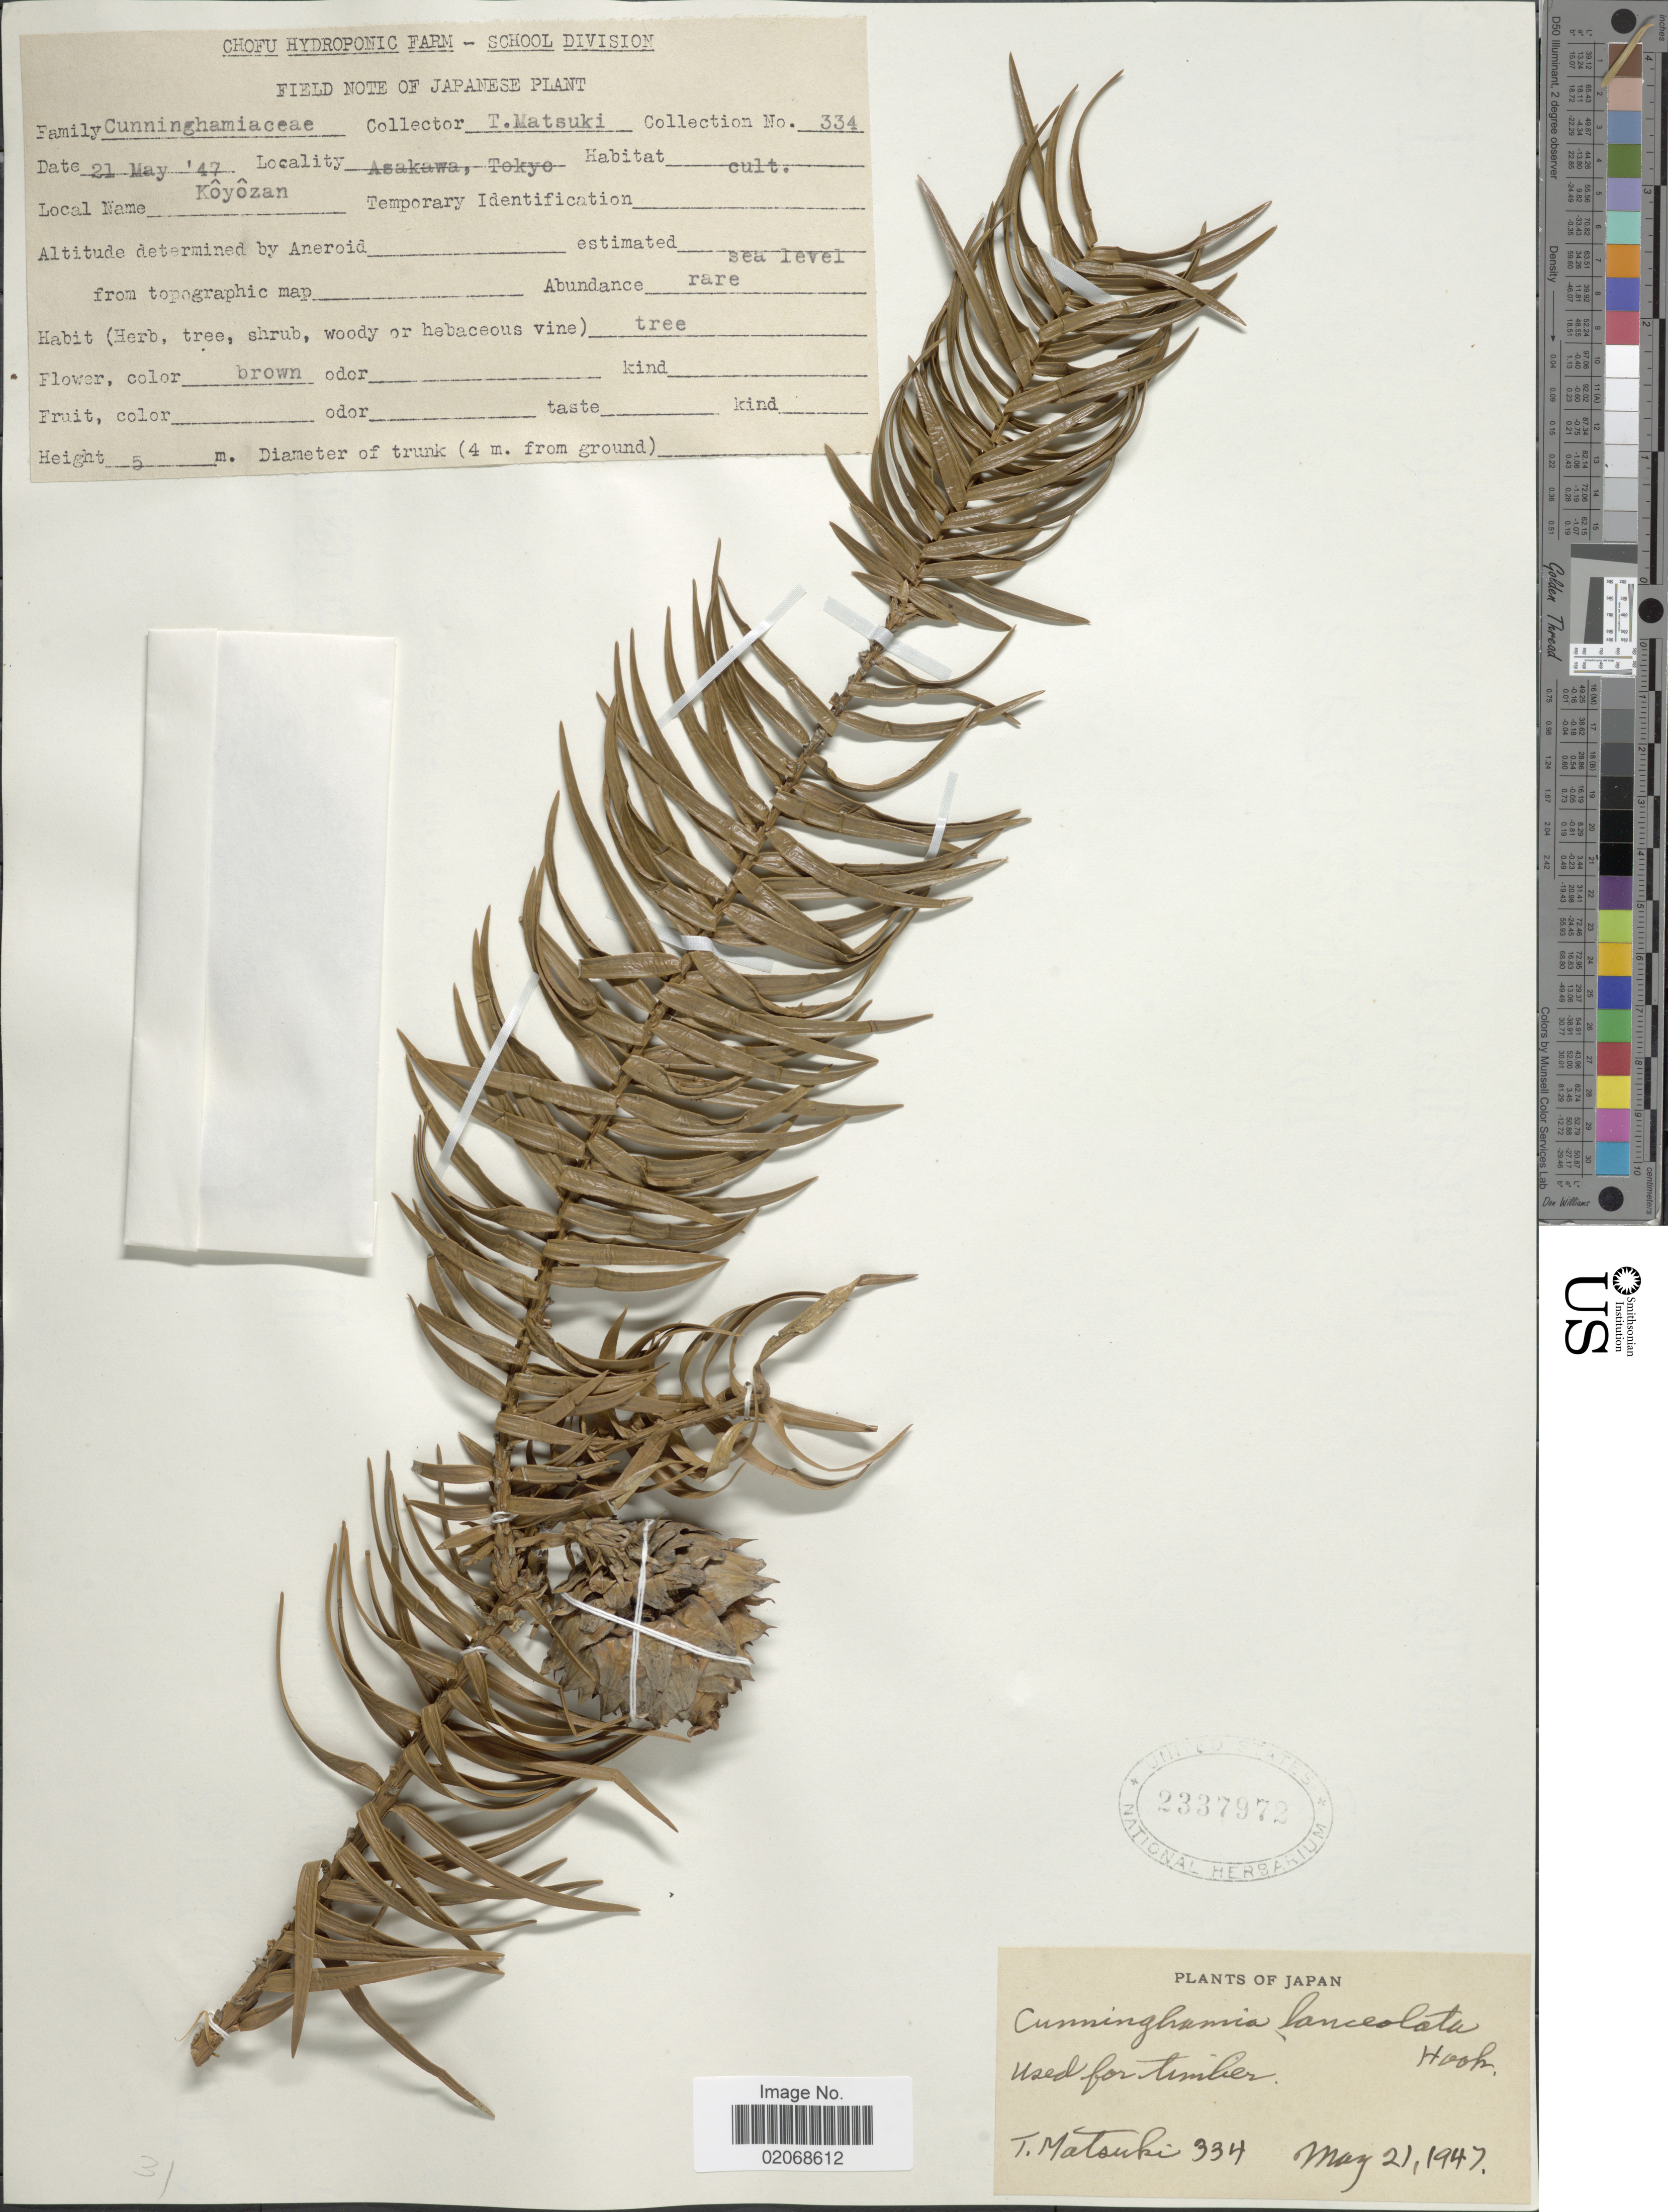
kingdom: Plantae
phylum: Tracheophyta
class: Pinopsida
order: Pinales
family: Cupressaceae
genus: Cunninghamia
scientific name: Cunninghamia lanceolata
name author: (Lamb.) Hook.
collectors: T. Matsuki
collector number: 334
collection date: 1947-05-21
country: Japan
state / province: Tokyo, Federal City of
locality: Asakawa, Tokyo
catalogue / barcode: US 2337972